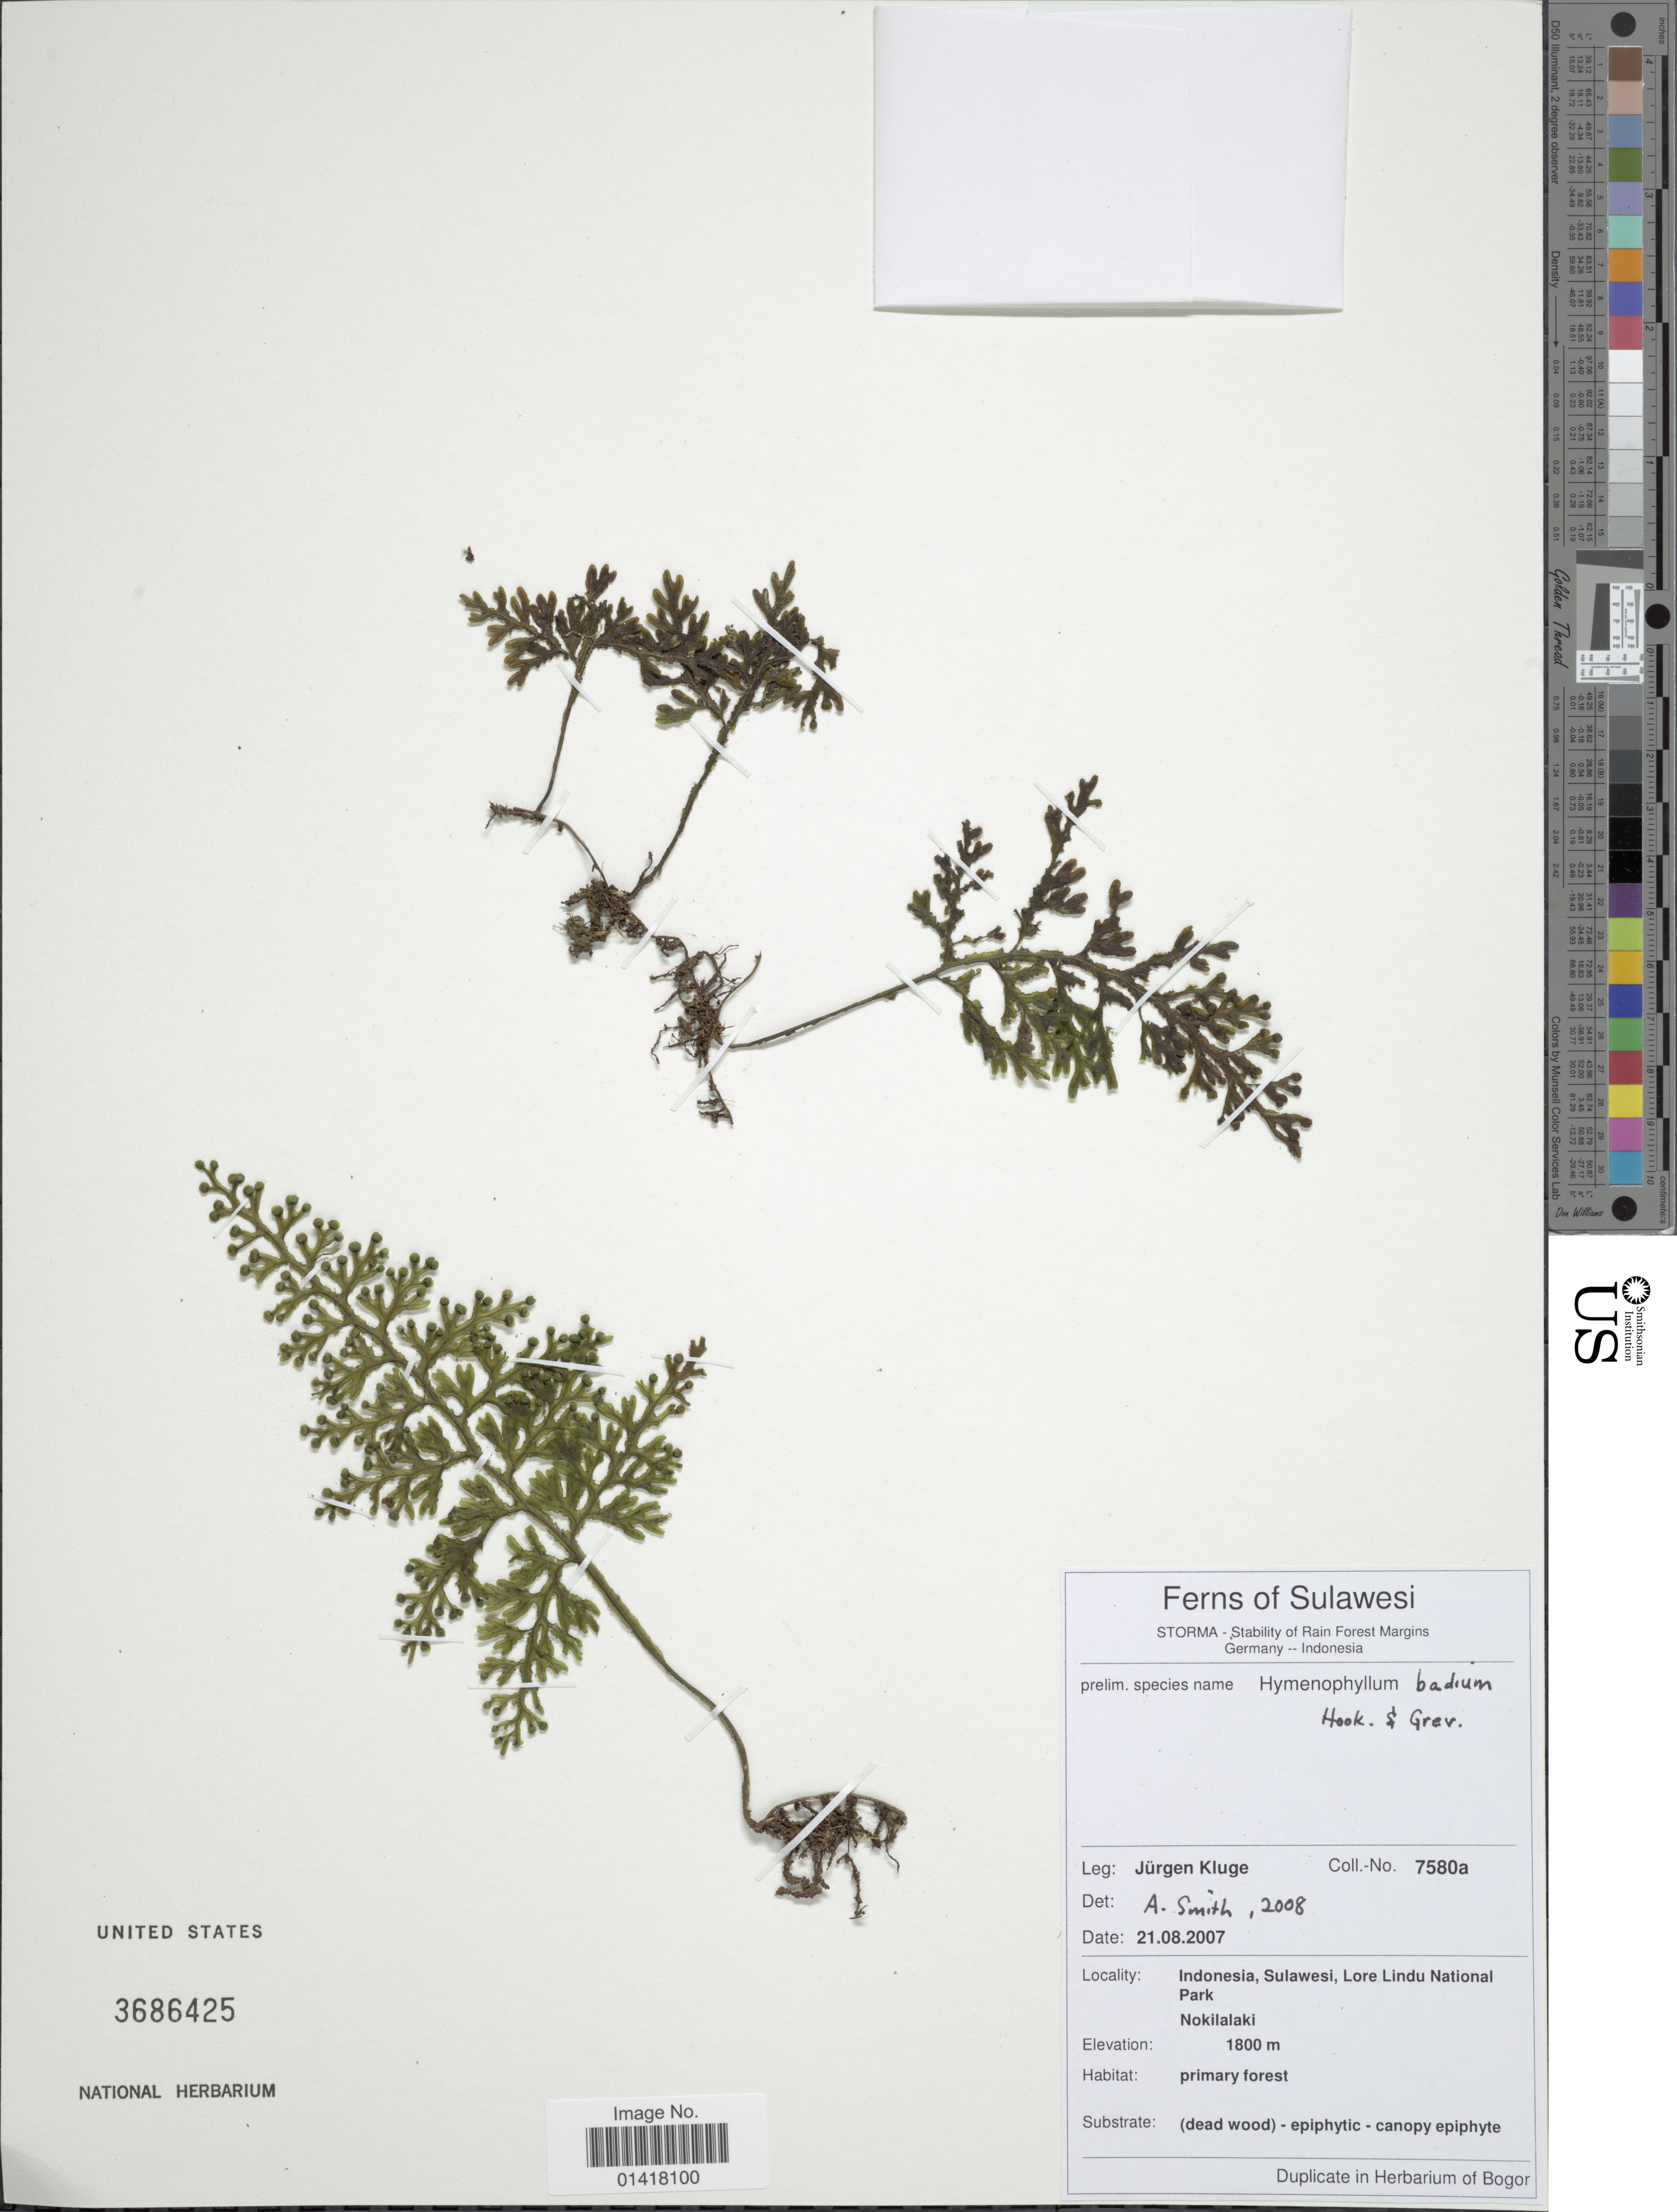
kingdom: Plantae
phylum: Tracheophyta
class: Polypodiopsida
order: Hymenophyllales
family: Hymenophyllaceae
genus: Hymenophyllum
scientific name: Hymenophyllum badium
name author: Hook. & Grev.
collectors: J. Kluge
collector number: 7580a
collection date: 2007-08-21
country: Indonesia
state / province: Sulawesi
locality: Indonesia, Sulawesi, Lore Lindu National Park. Nokilalaki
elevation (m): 1800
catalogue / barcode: US 3686425